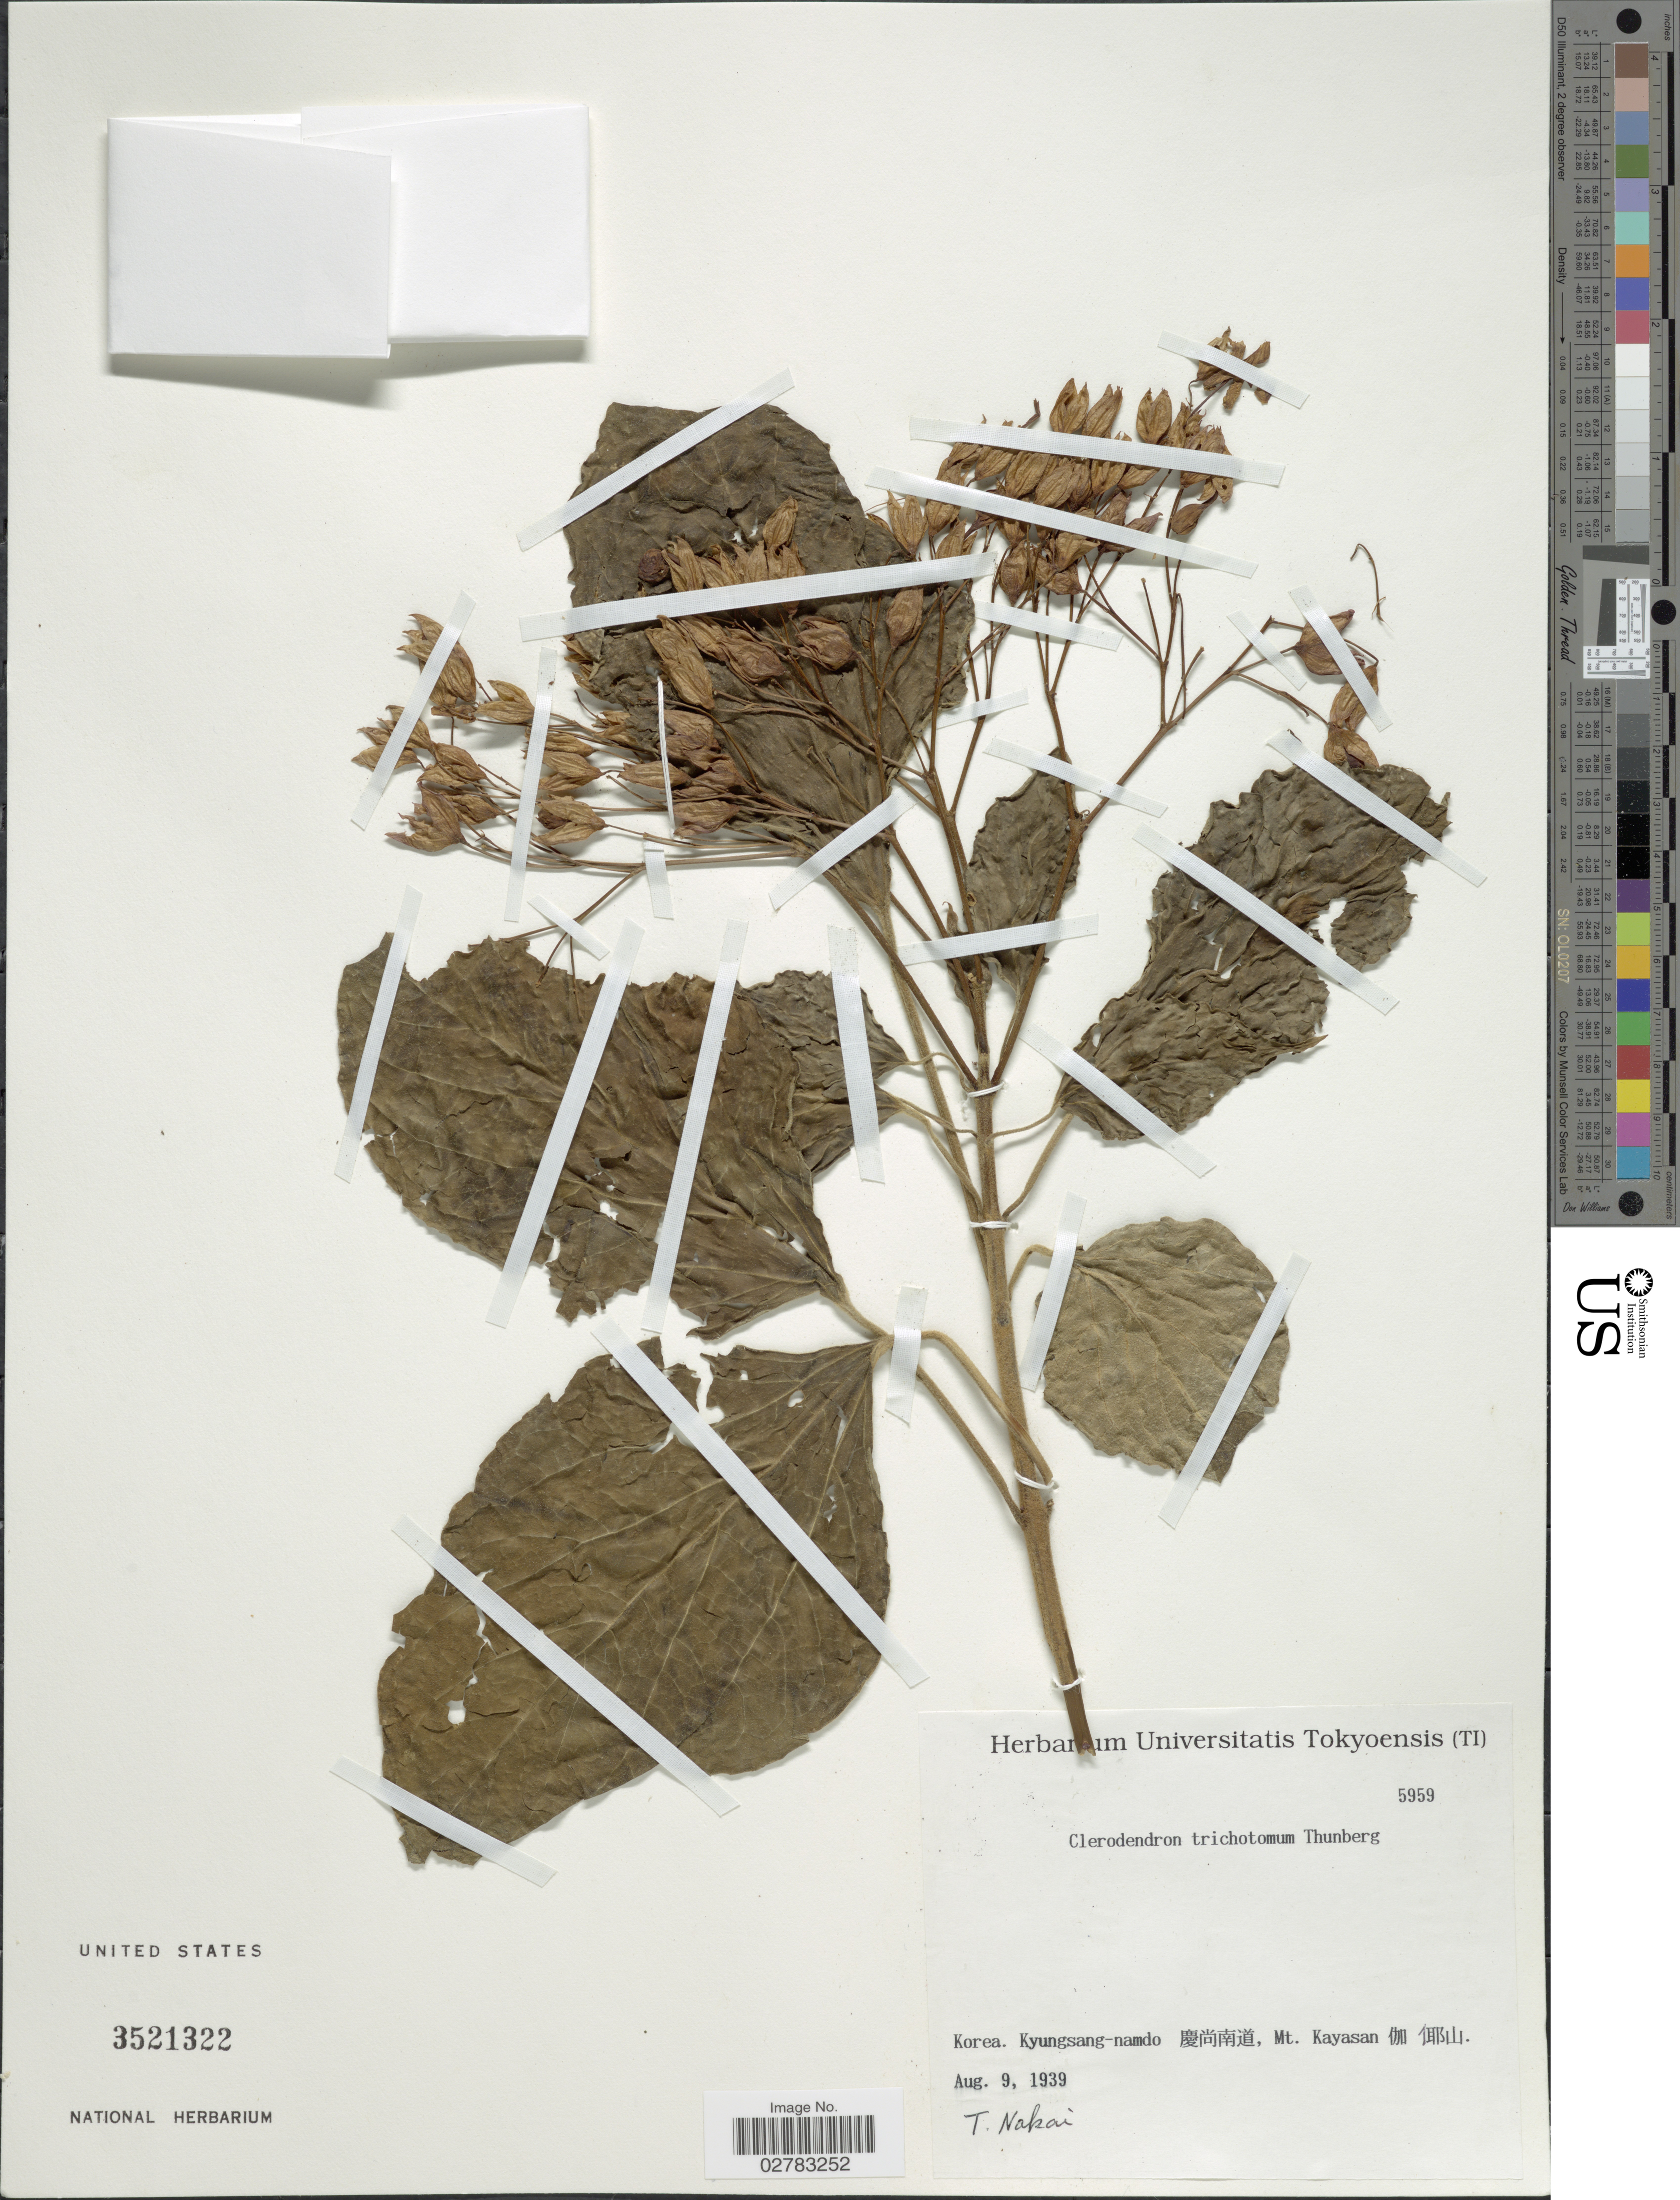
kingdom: Plantae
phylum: Tracheophyta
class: Magnoliopsida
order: Lamiales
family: Lamiaceae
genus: Clerodendrum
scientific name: Clerodendrum trichotomum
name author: Thunb.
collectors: T. Nakai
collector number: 5959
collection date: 1939-08-09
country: South Korea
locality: Korea, Kyungsang-namdo, Mt. Kayasan.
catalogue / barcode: US 3521322